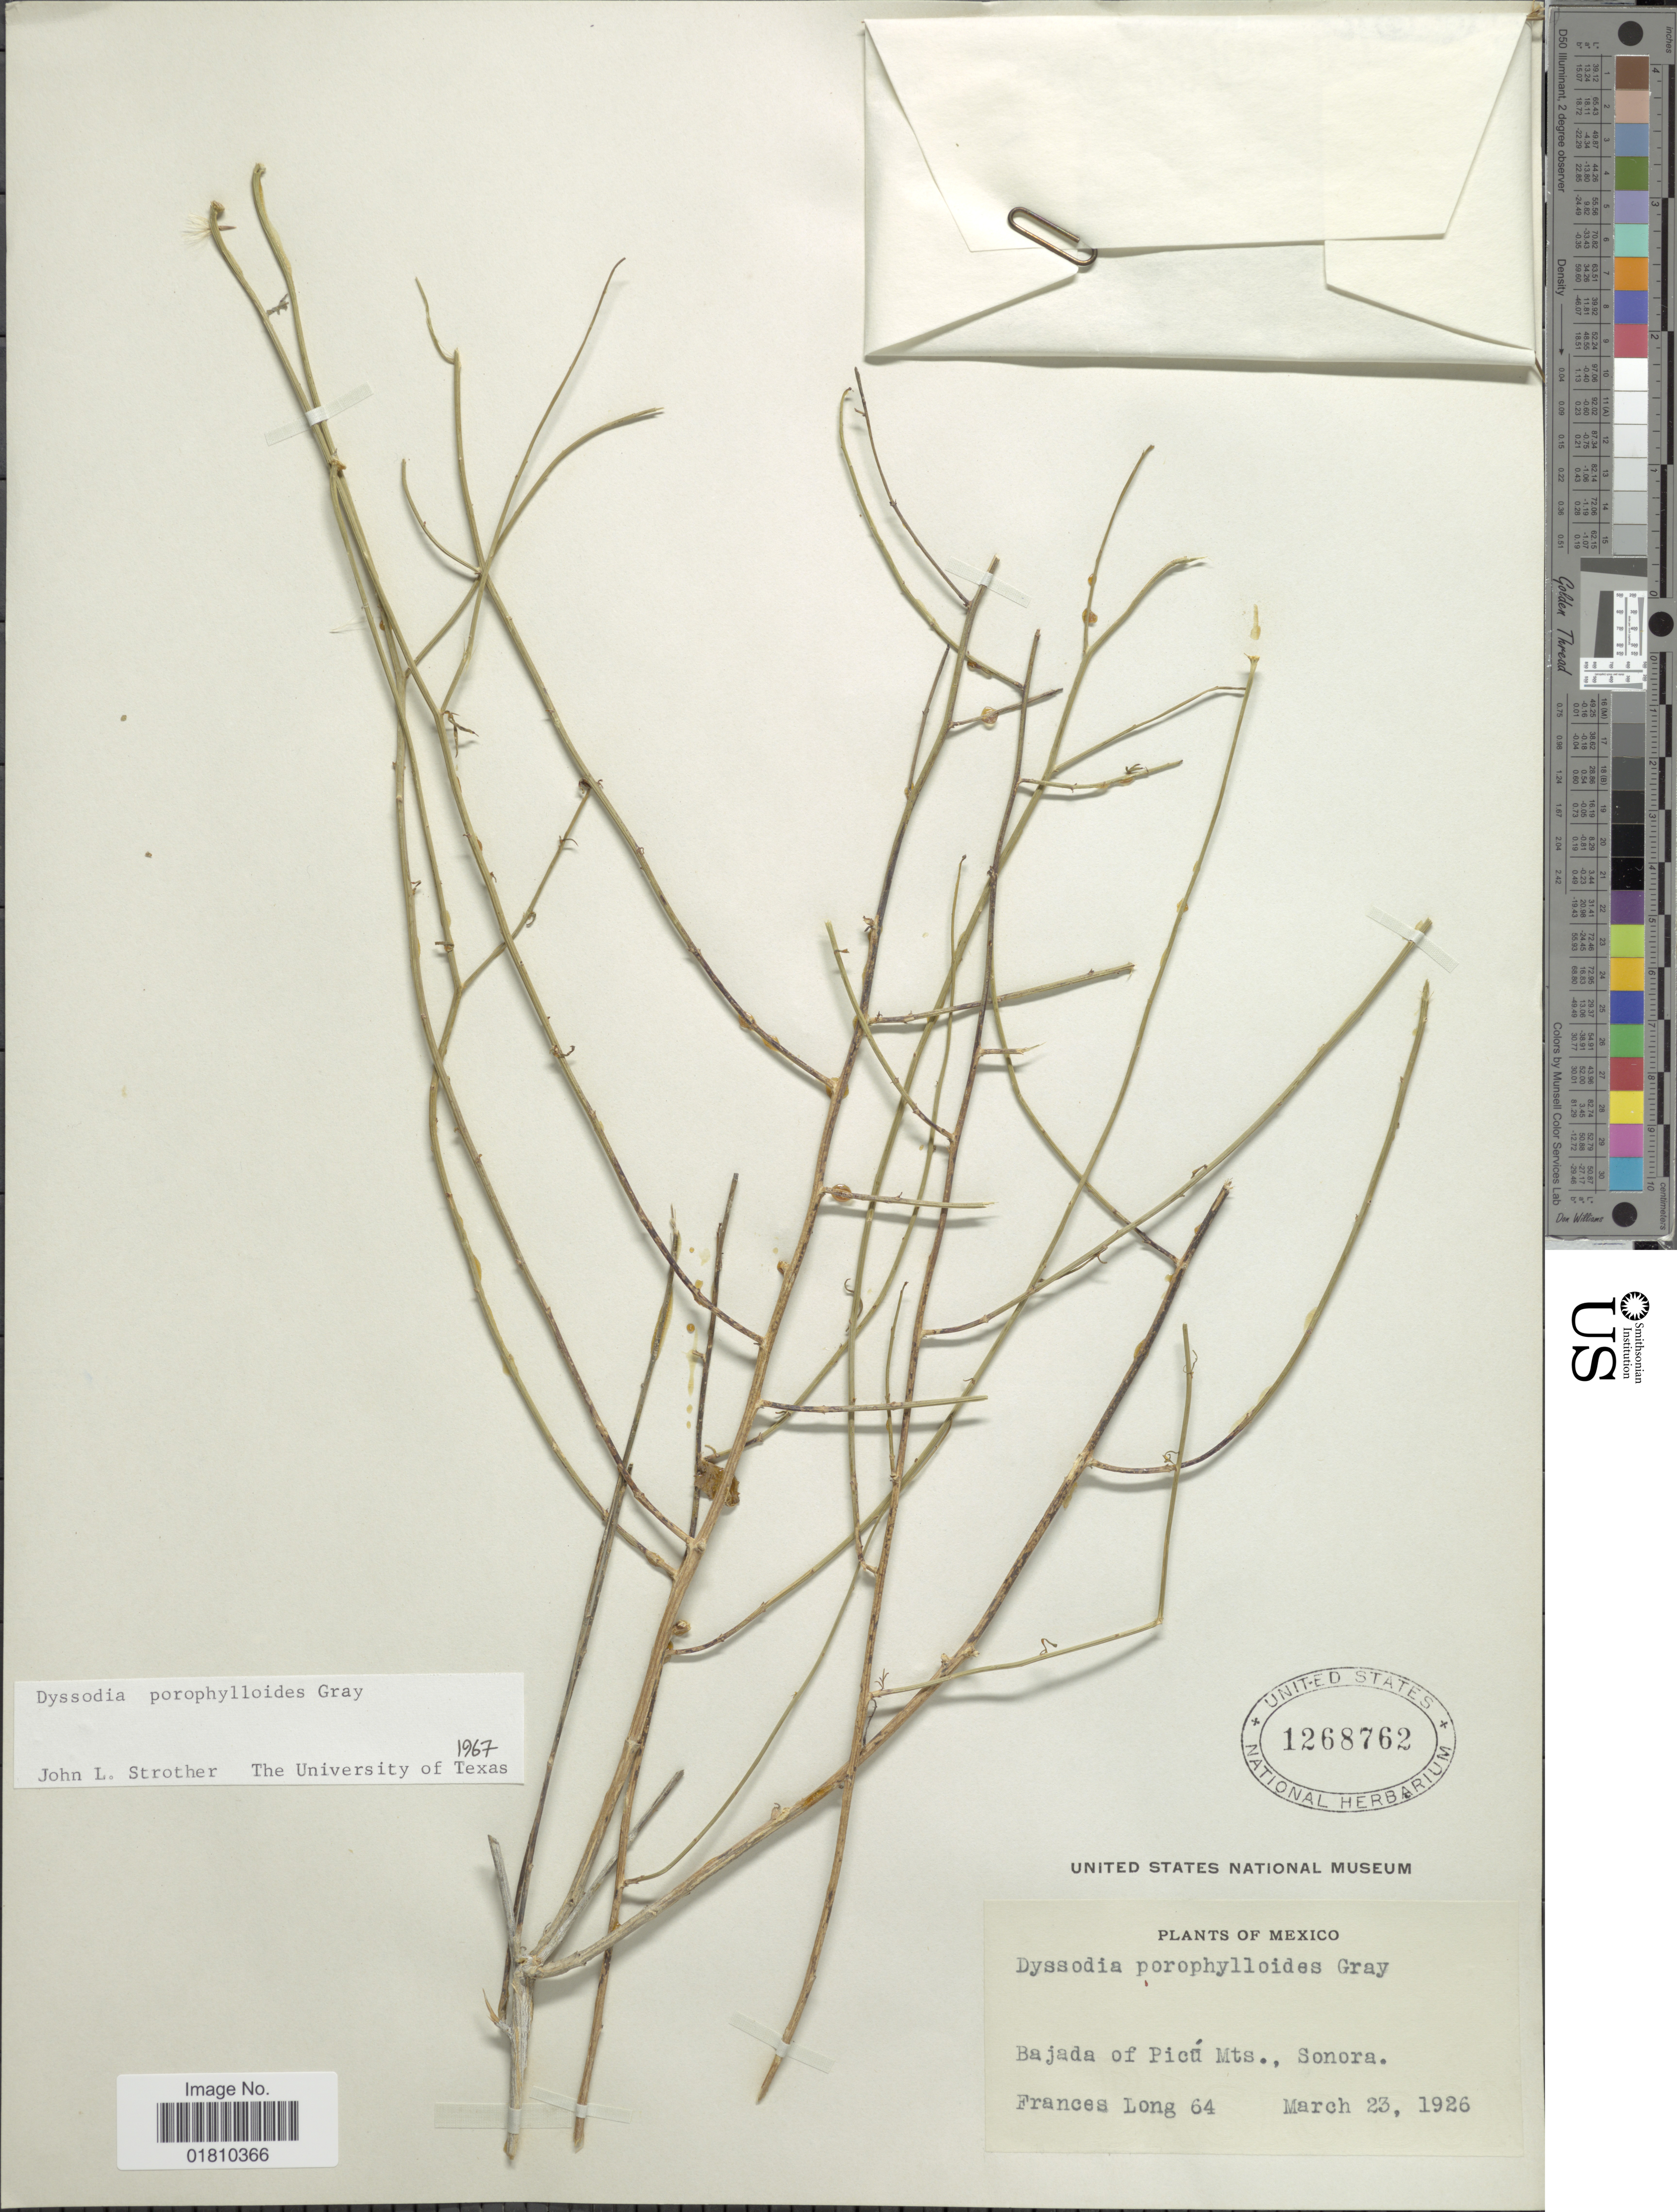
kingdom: Plantae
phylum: Tracheophyta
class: Magnoliopsida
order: Asterales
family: Asteraceae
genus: Adenophyllum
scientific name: Adenophyllum porophylloides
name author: (A. Gray) Strother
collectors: F. Long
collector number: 64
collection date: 1926-03-23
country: Mexico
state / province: Sonora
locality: Bajada of Picú Mts.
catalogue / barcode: US 1268762